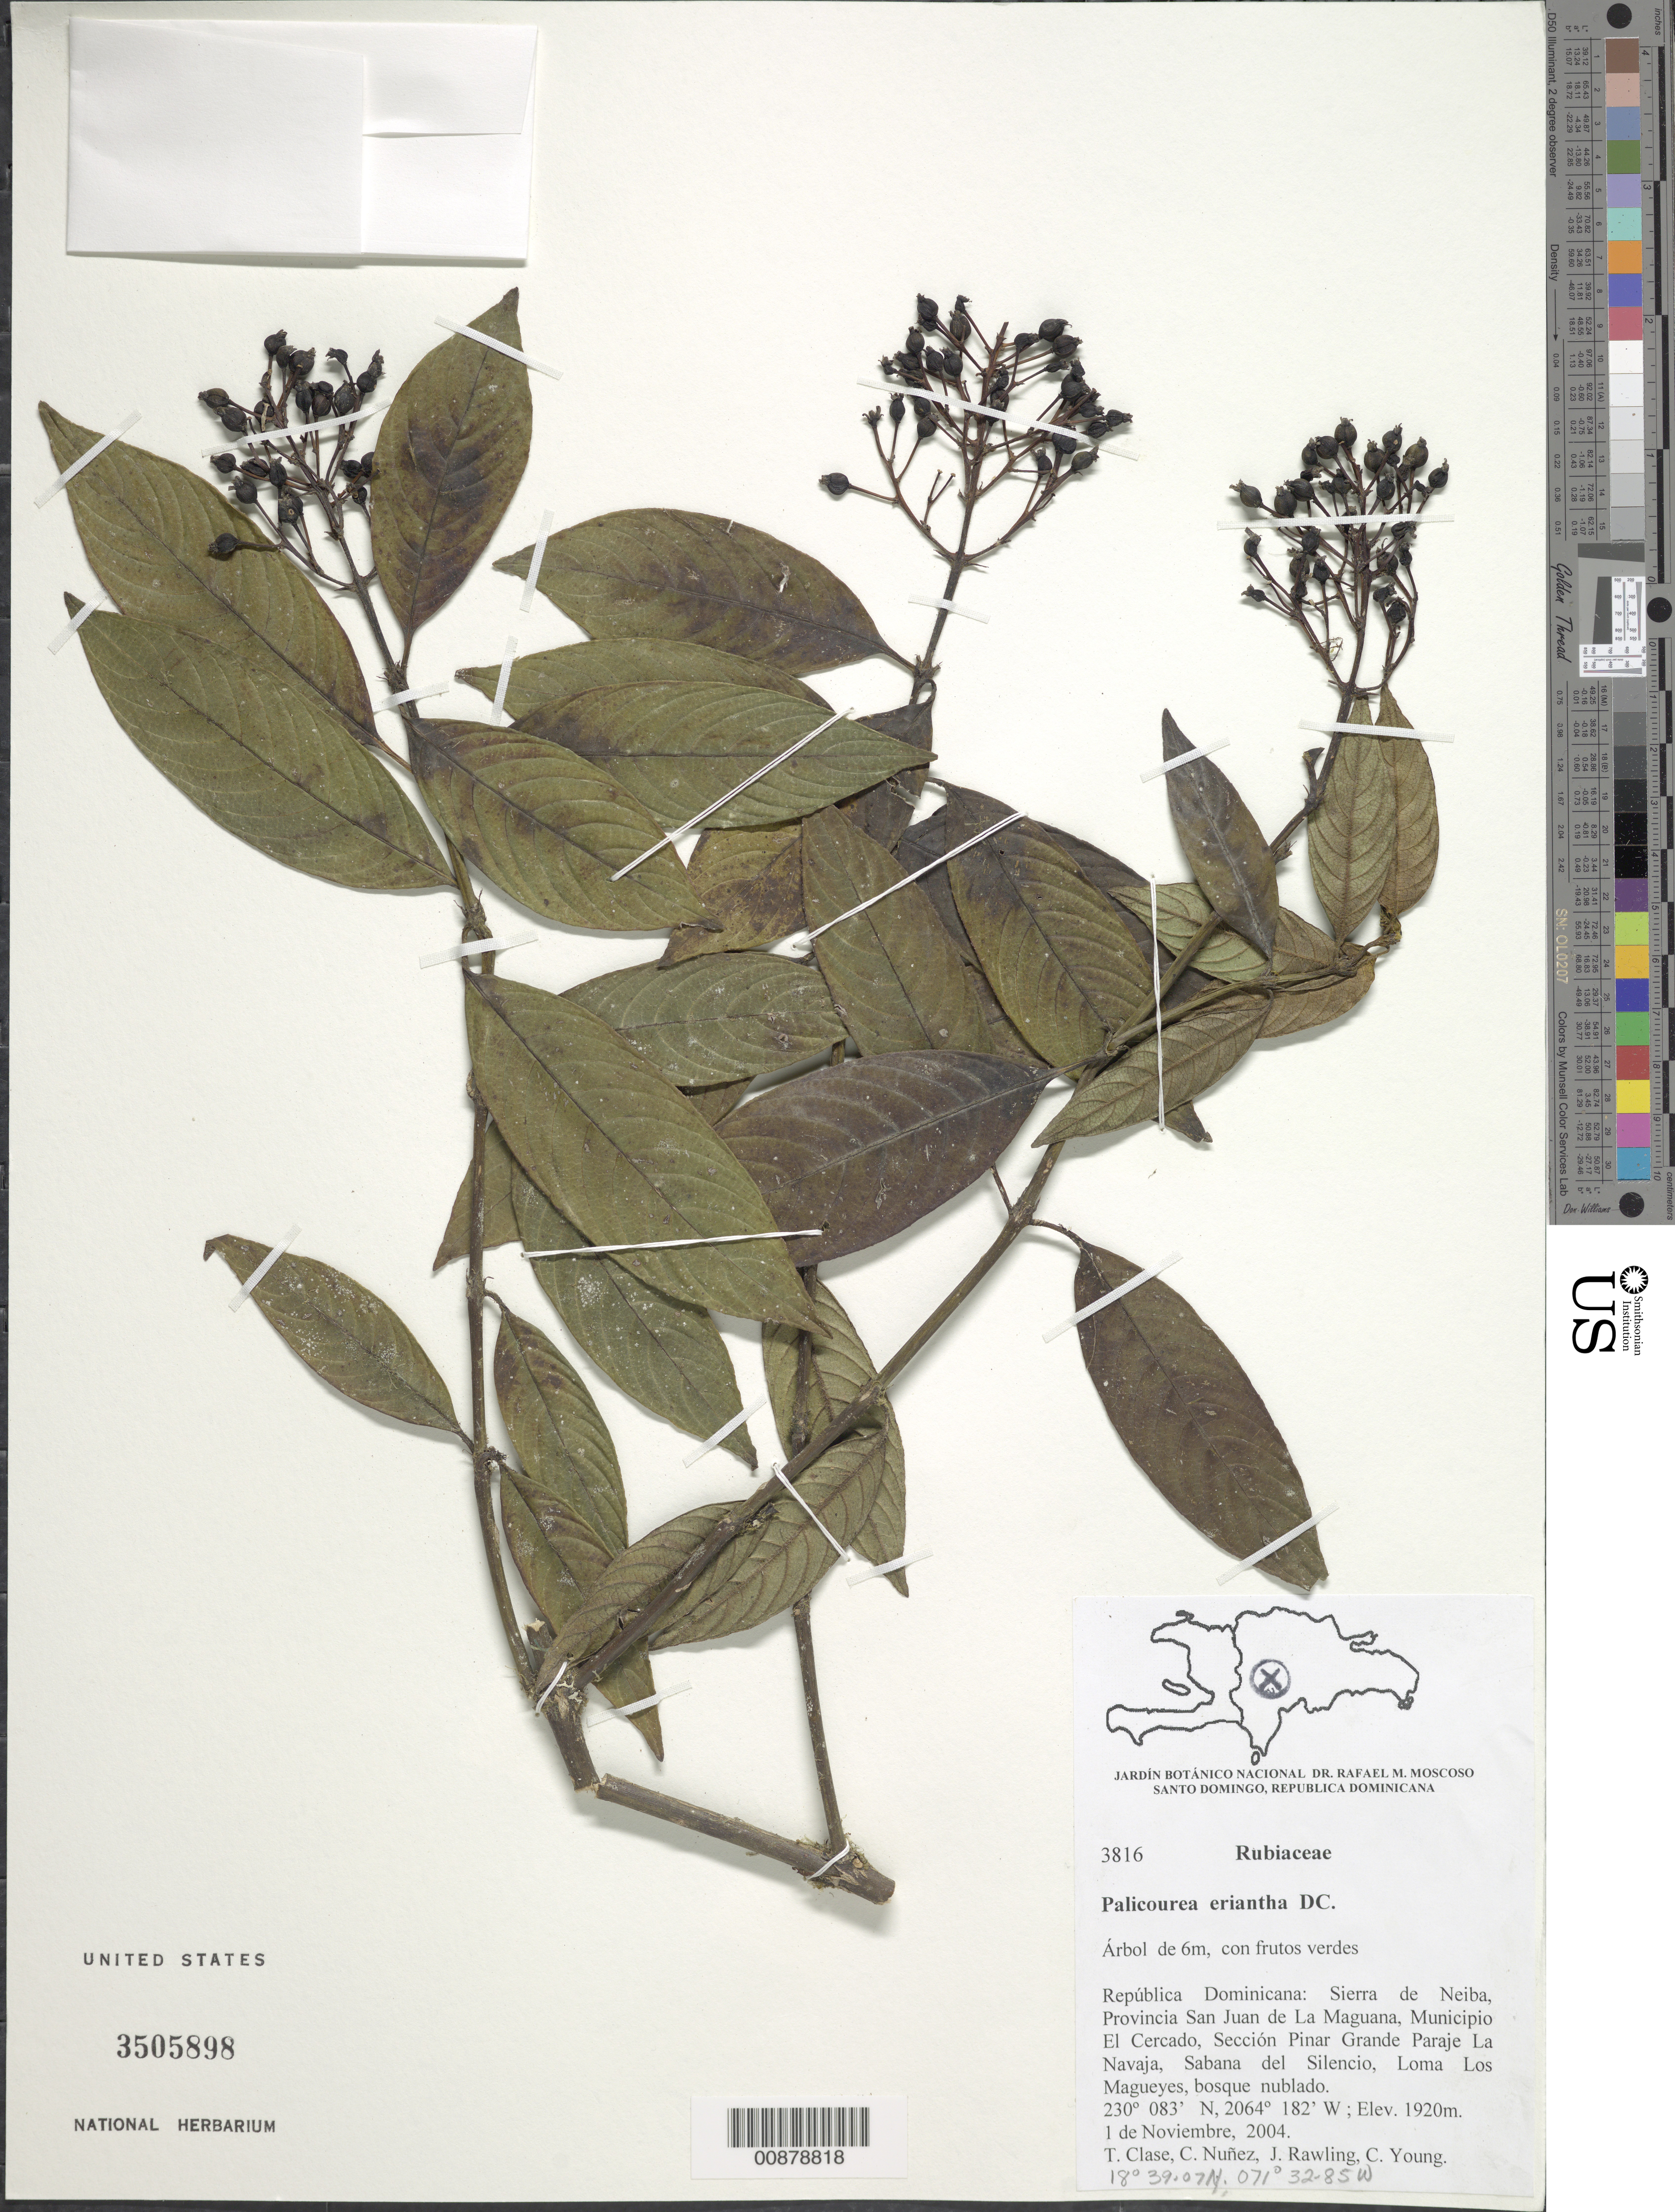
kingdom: Plantae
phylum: Tracheophyta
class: Magnoliopsida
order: Gentianales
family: Rubiaceae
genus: Palicourea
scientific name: Palicourea eriantha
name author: DC.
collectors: T. Clase, C. Nunez, J. Rawling & C. Young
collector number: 3815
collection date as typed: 01 Nov 2004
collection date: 2004-11-01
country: Dominican Republic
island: Hispaniola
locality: Sierra de Neiba, Prov. San Juan de La Maguana, Mun. El Cercado, Sección Pinar Grande Paraje La Navaja, Sabana del Silencio, Loma Los Magueyes.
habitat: Bosque nublado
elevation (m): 1920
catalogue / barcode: US 3505898